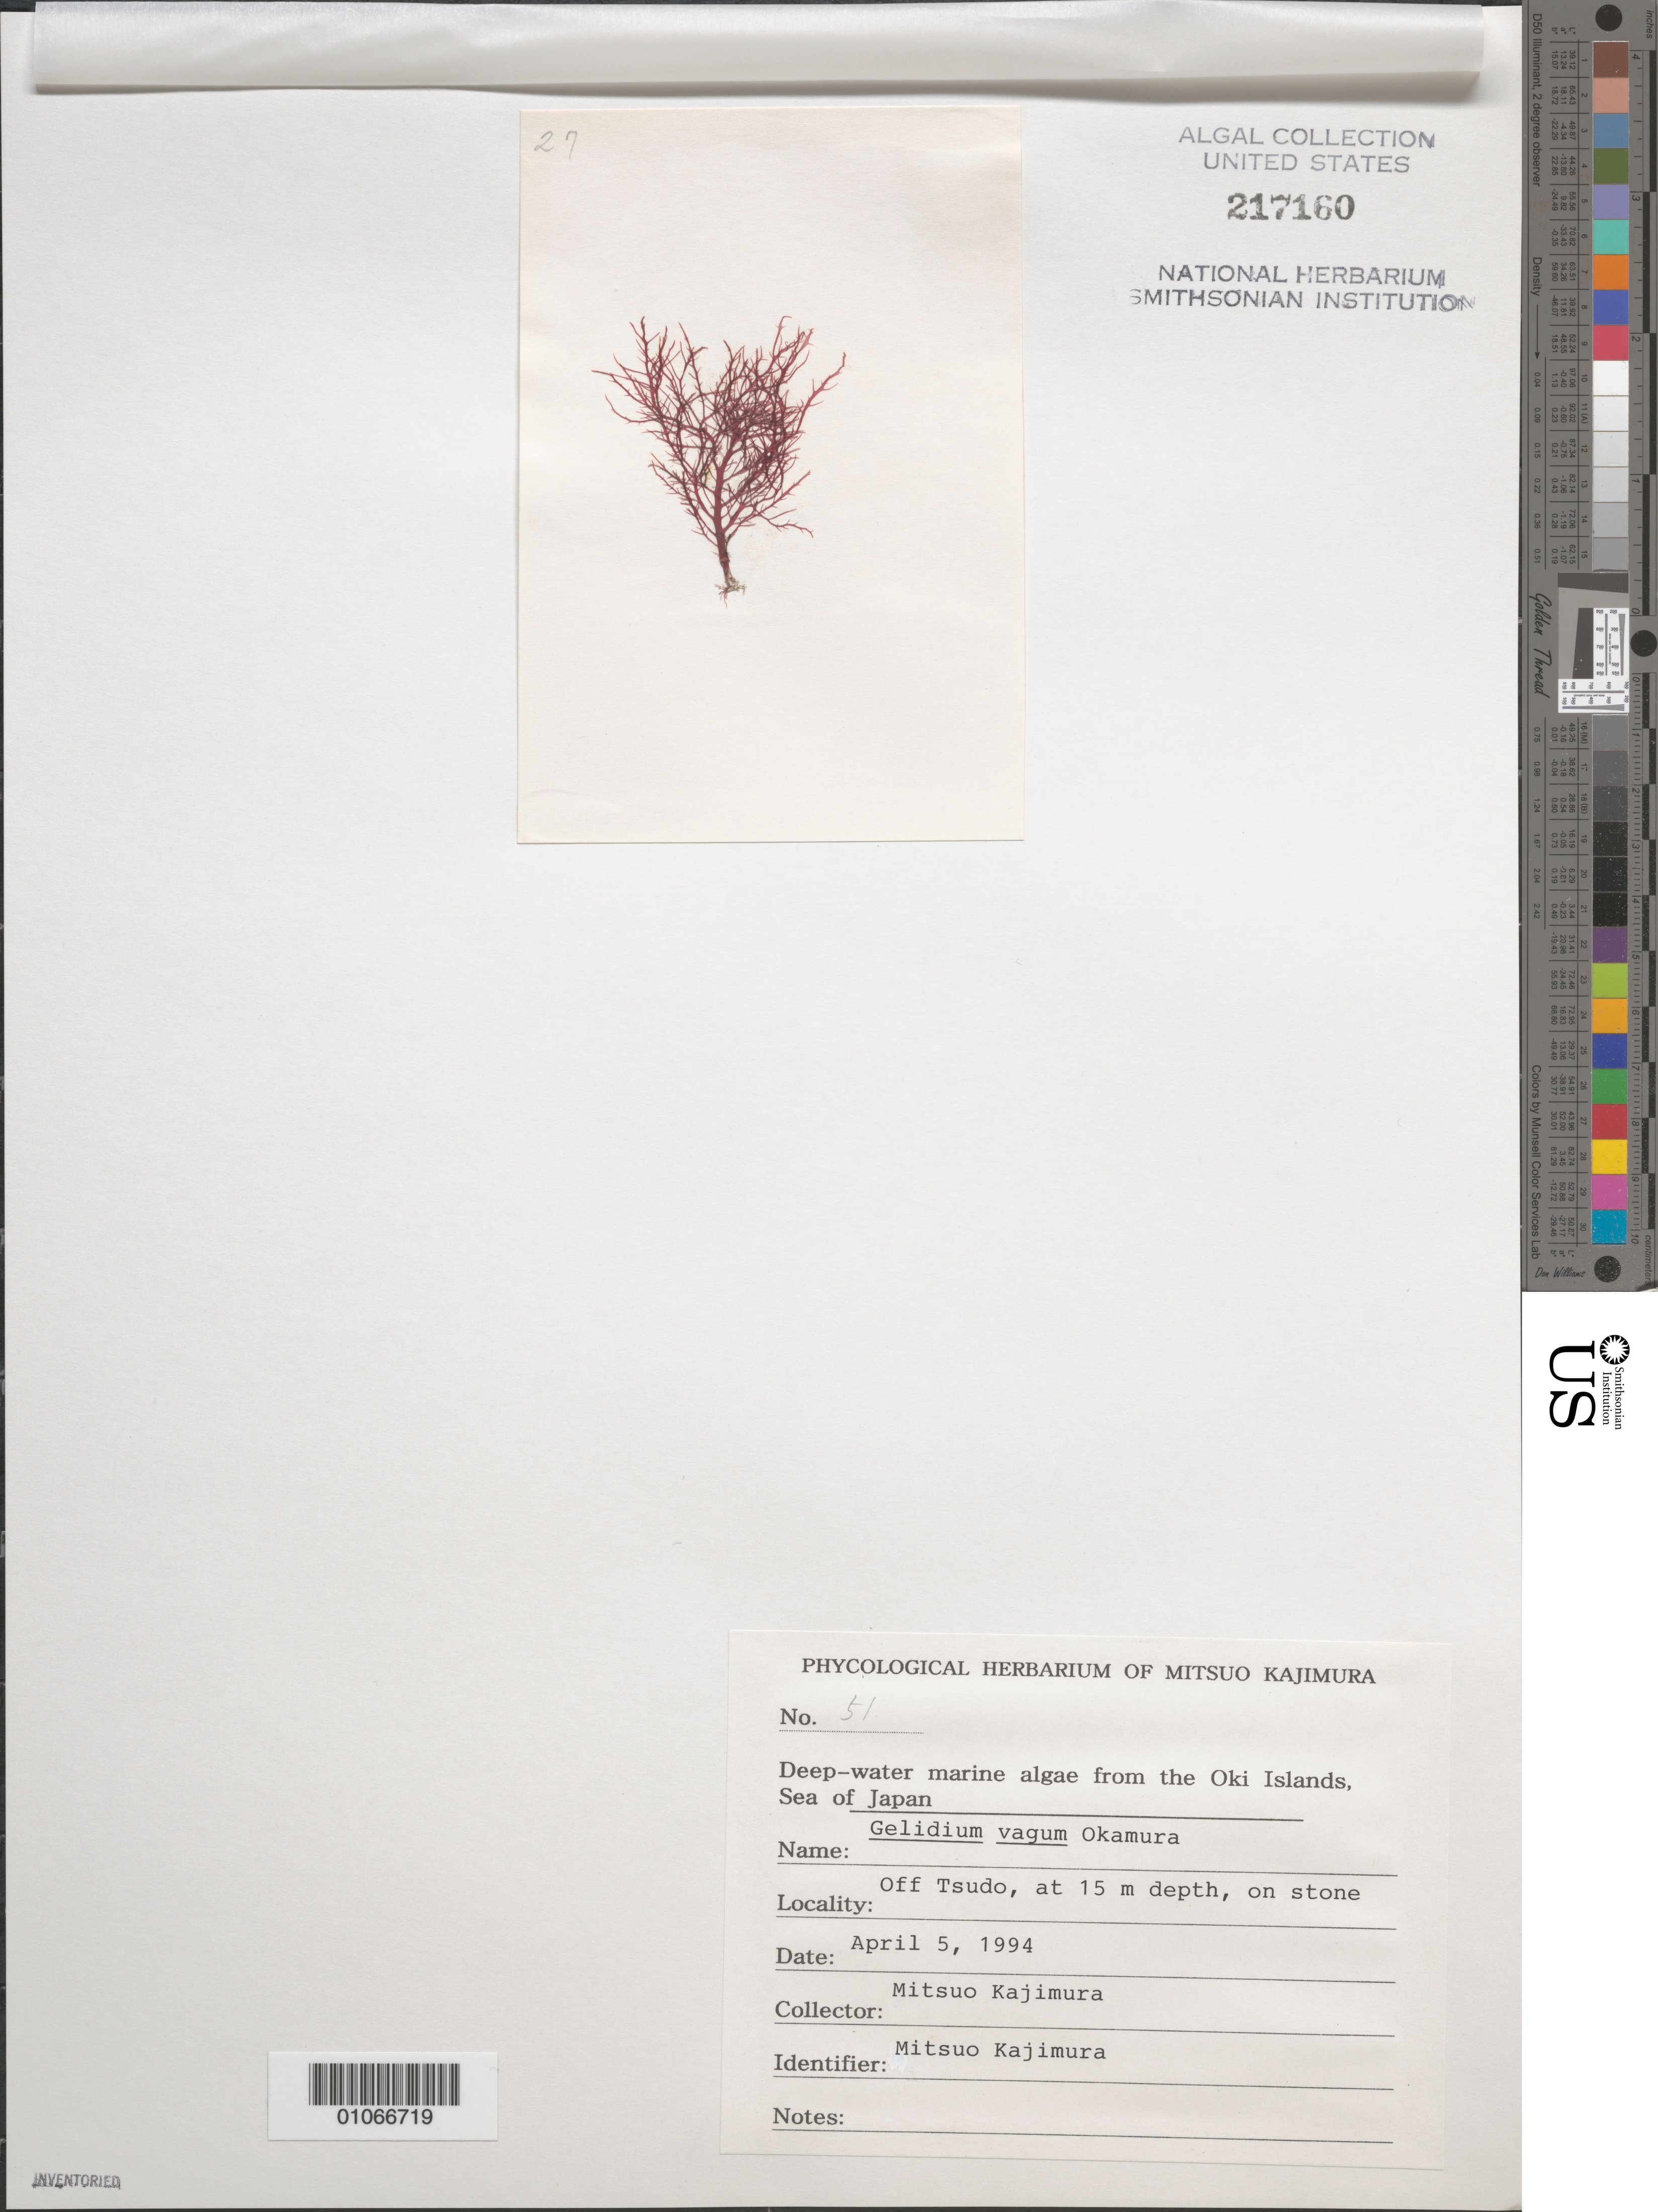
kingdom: Plantae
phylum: Rhodophyta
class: Florideophyceae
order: Gelidiales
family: Gelidiaceae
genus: Gelidium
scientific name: Gelidium vagum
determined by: Kajimura, Mitsuo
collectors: M. Kajimura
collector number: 51 & specimen 27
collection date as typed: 05 Apr 1994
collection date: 1994-04-05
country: Japan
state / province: Simane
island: Oki Is.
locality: Off Tsudo [village], Sea of Japan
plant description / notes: Phycologial Herbarium of Mitsuo Kajimura, Deep-water marine algae from the Oki Islands, Sea of Japan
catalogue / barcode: US 217160